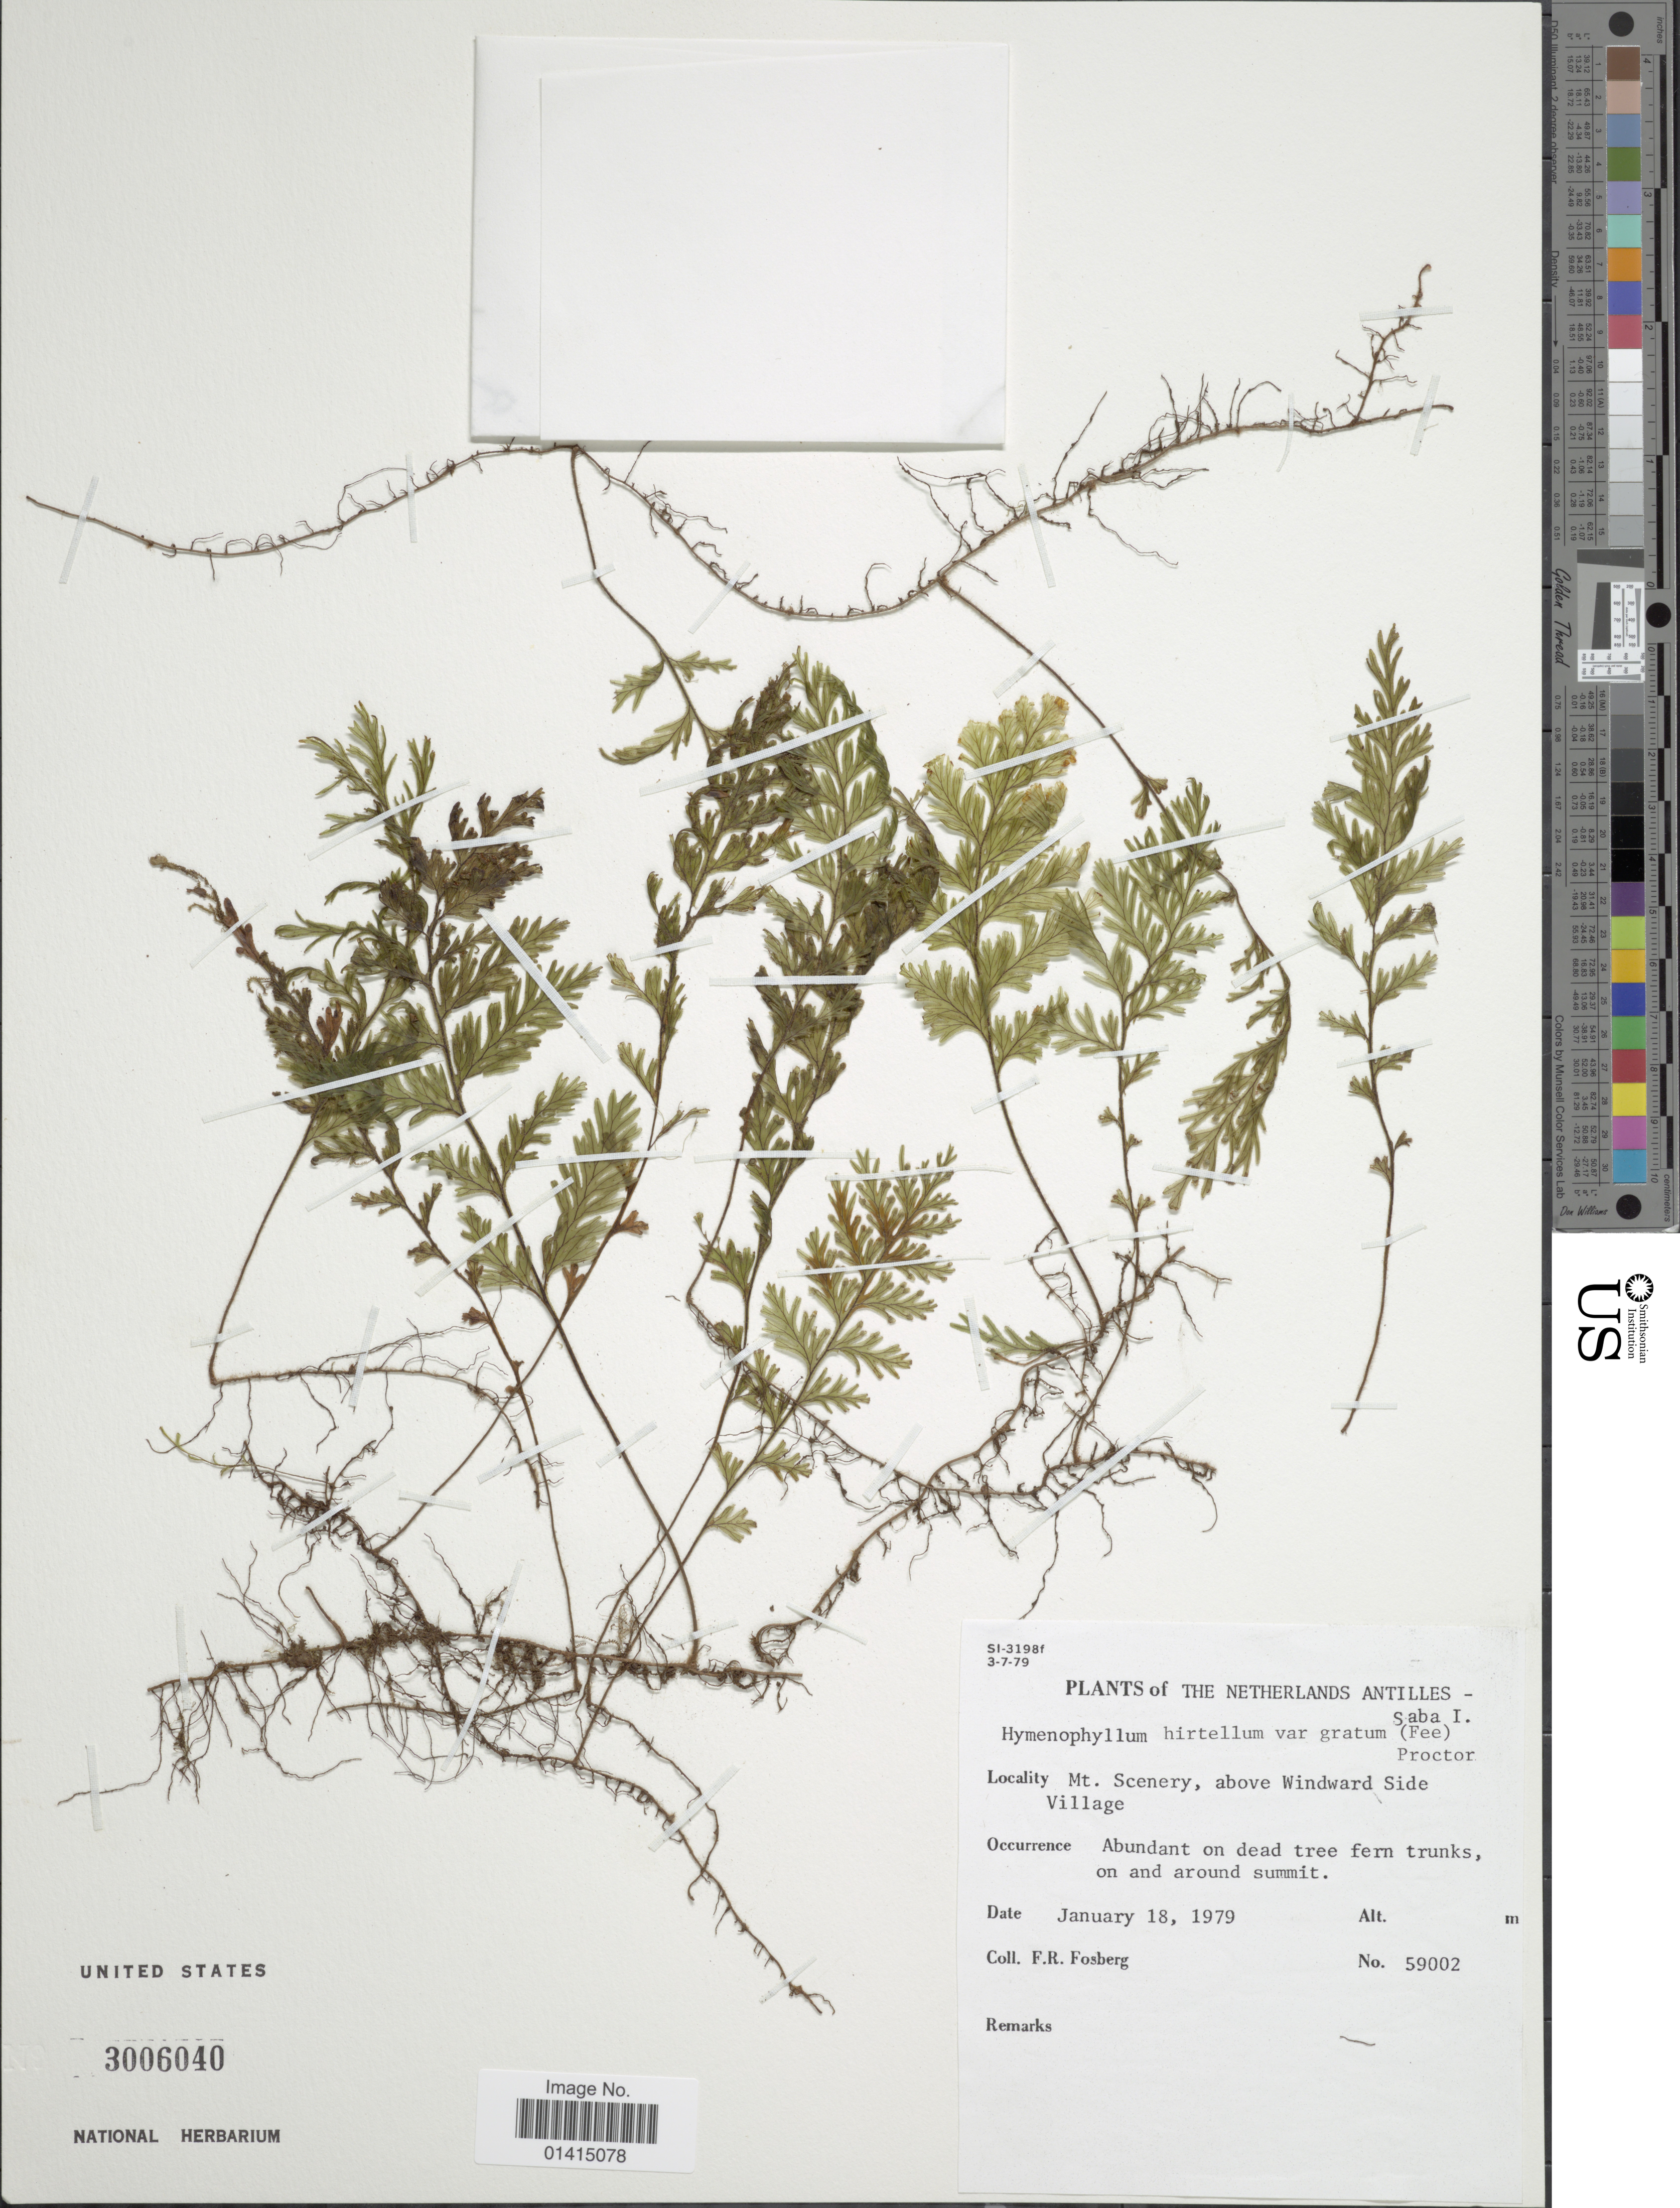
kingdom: Plantae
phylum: Tracheophyta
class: Polypodiopsida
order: Hymenophyllales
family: Hymenophyllaceae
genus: Hymenophyllum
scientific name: Hymenophyllum hirtellum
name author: Sw. in Schrad.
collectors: F. R. Fosberg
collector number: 59002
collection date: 1979-01-18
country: Netherlands Antilles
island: Saba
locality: The Netherlands Antilles-Saba I., Mt. Scenery, above Windward Side village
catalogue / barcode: US 3006040